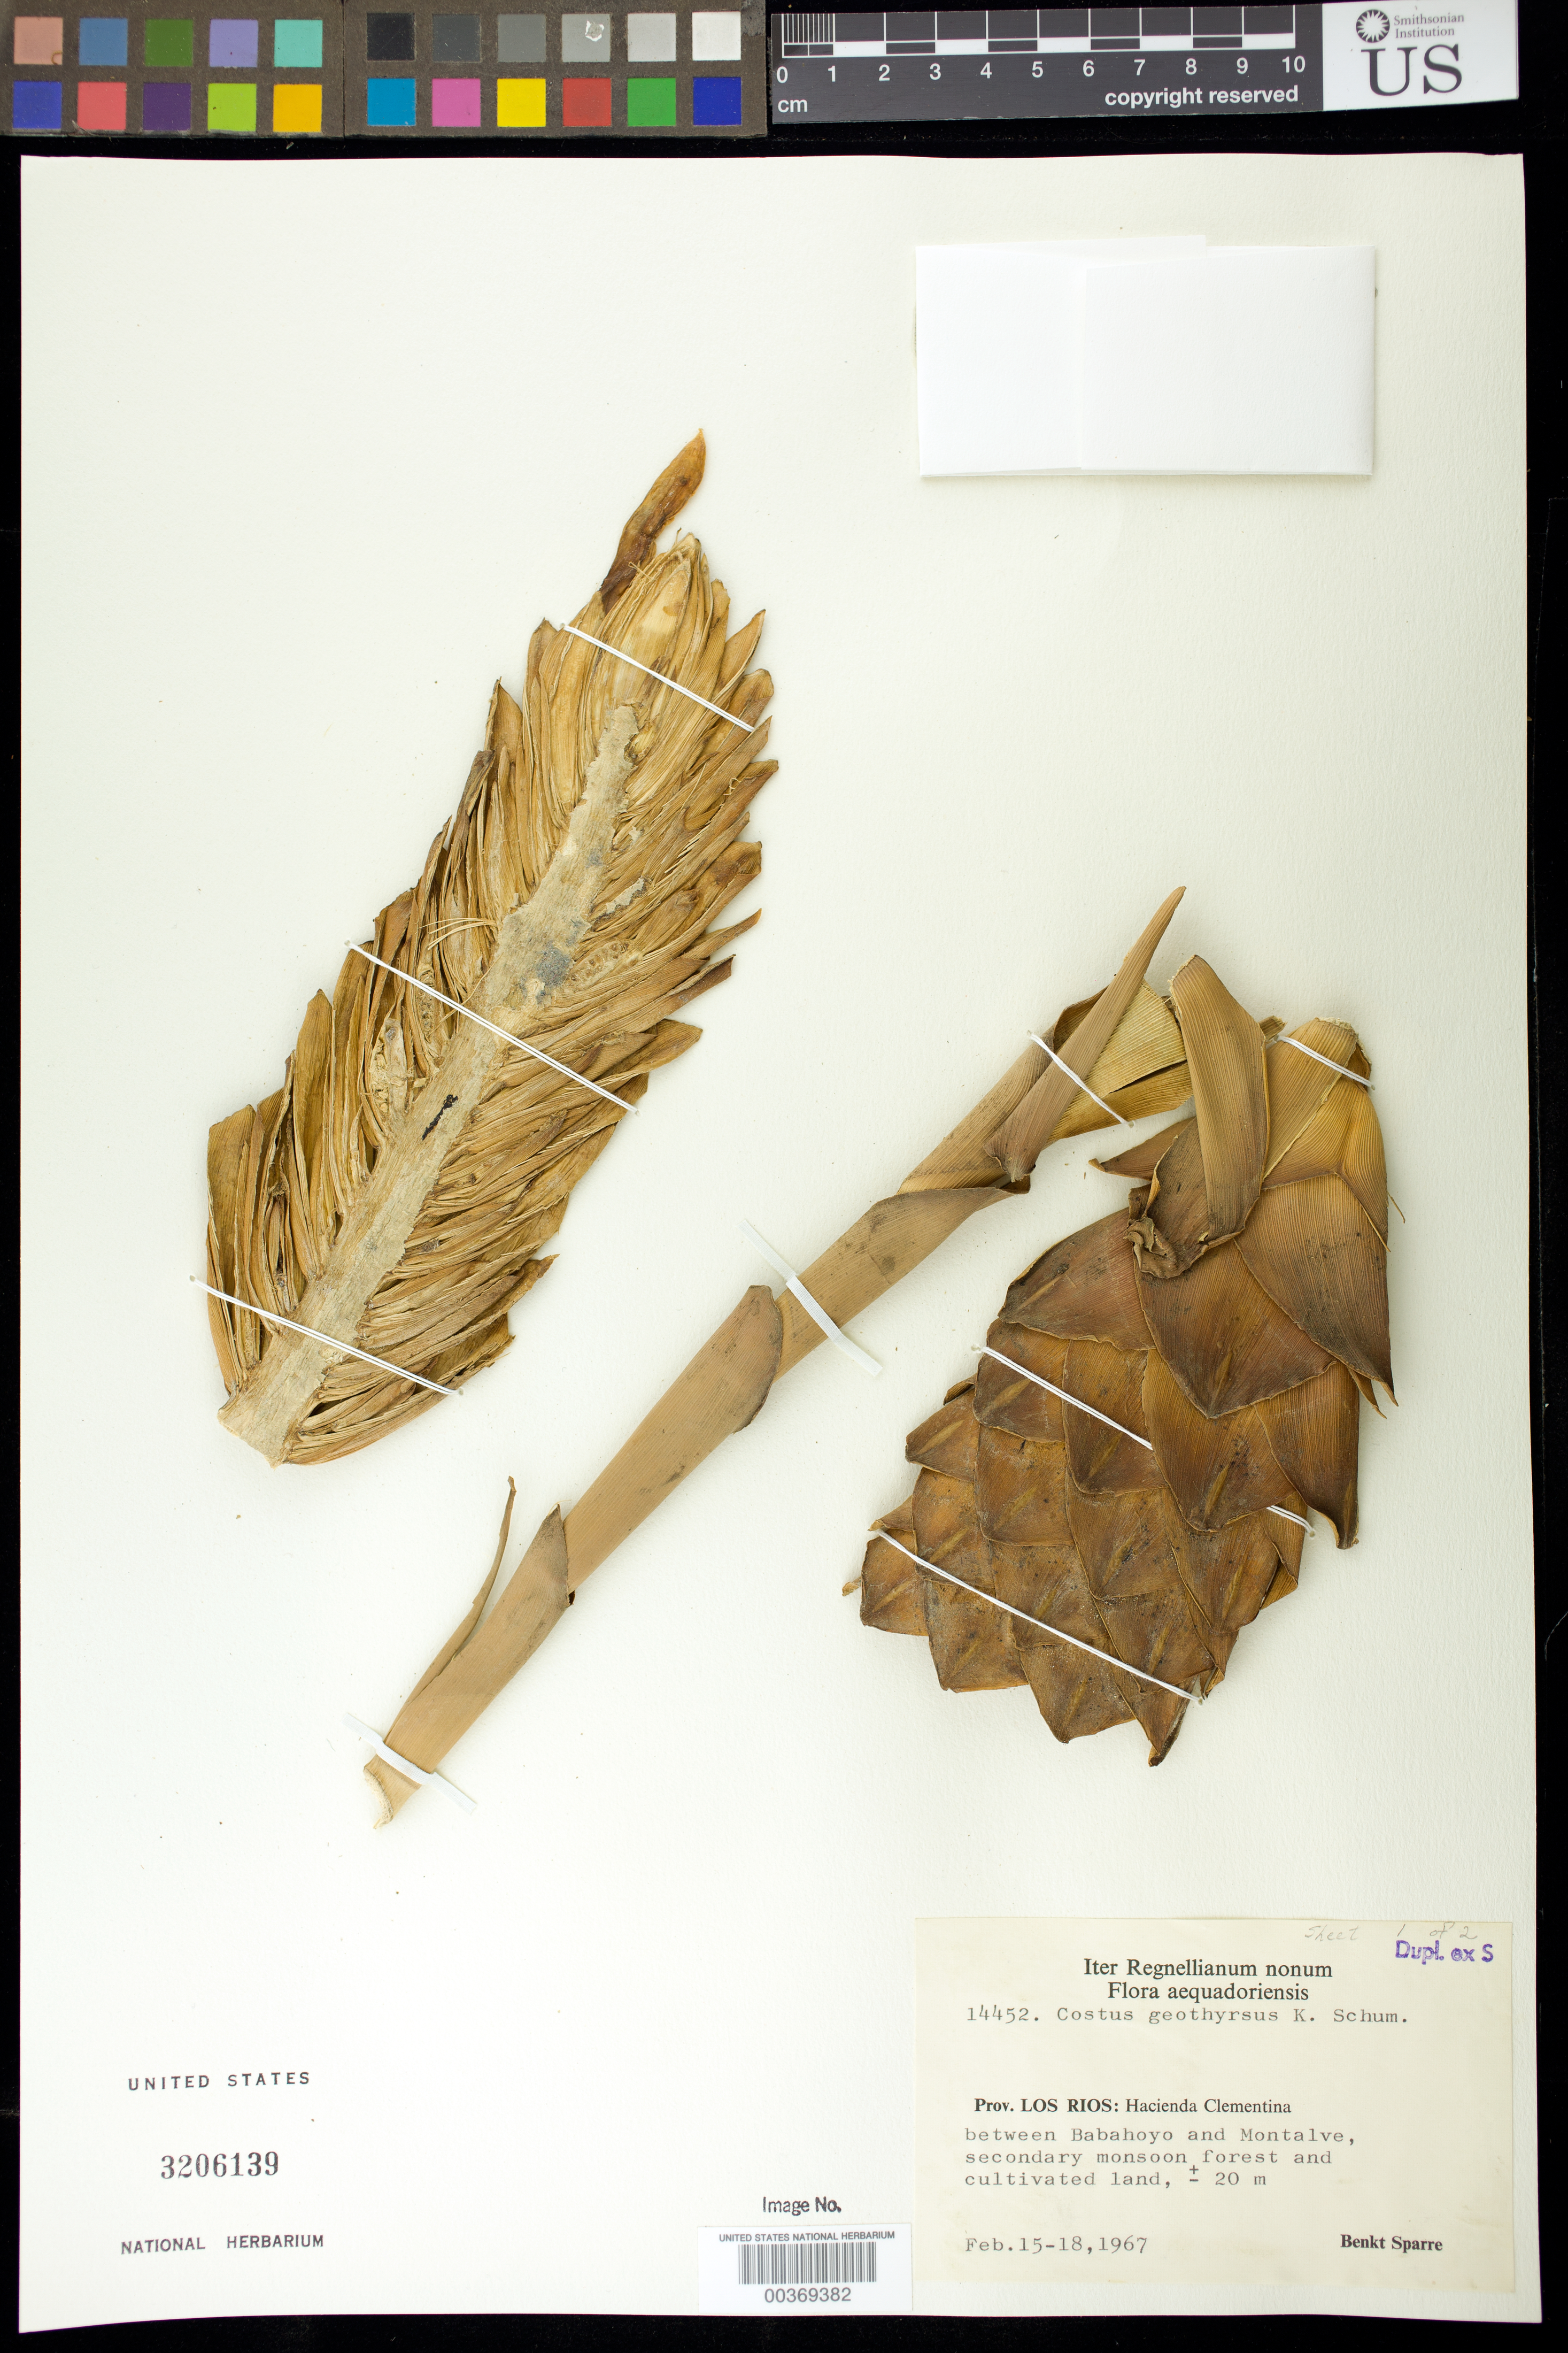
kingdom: Plantae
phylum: Tracheophyta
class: Liliopsida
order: Zingiberales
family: Costaceae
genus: Costus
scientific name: Costus geothyrsus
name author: K. Schum.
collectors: B. Sparre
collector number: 14452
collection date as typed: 15 Feb 1967 to 18 Feb 1967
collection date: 1967-02-15/1967-02-18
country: Ecuador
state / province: Los Ríos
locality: Hacienda Clementina, between Babahoyo and Montalve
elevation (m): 20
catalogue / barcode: US 3206139